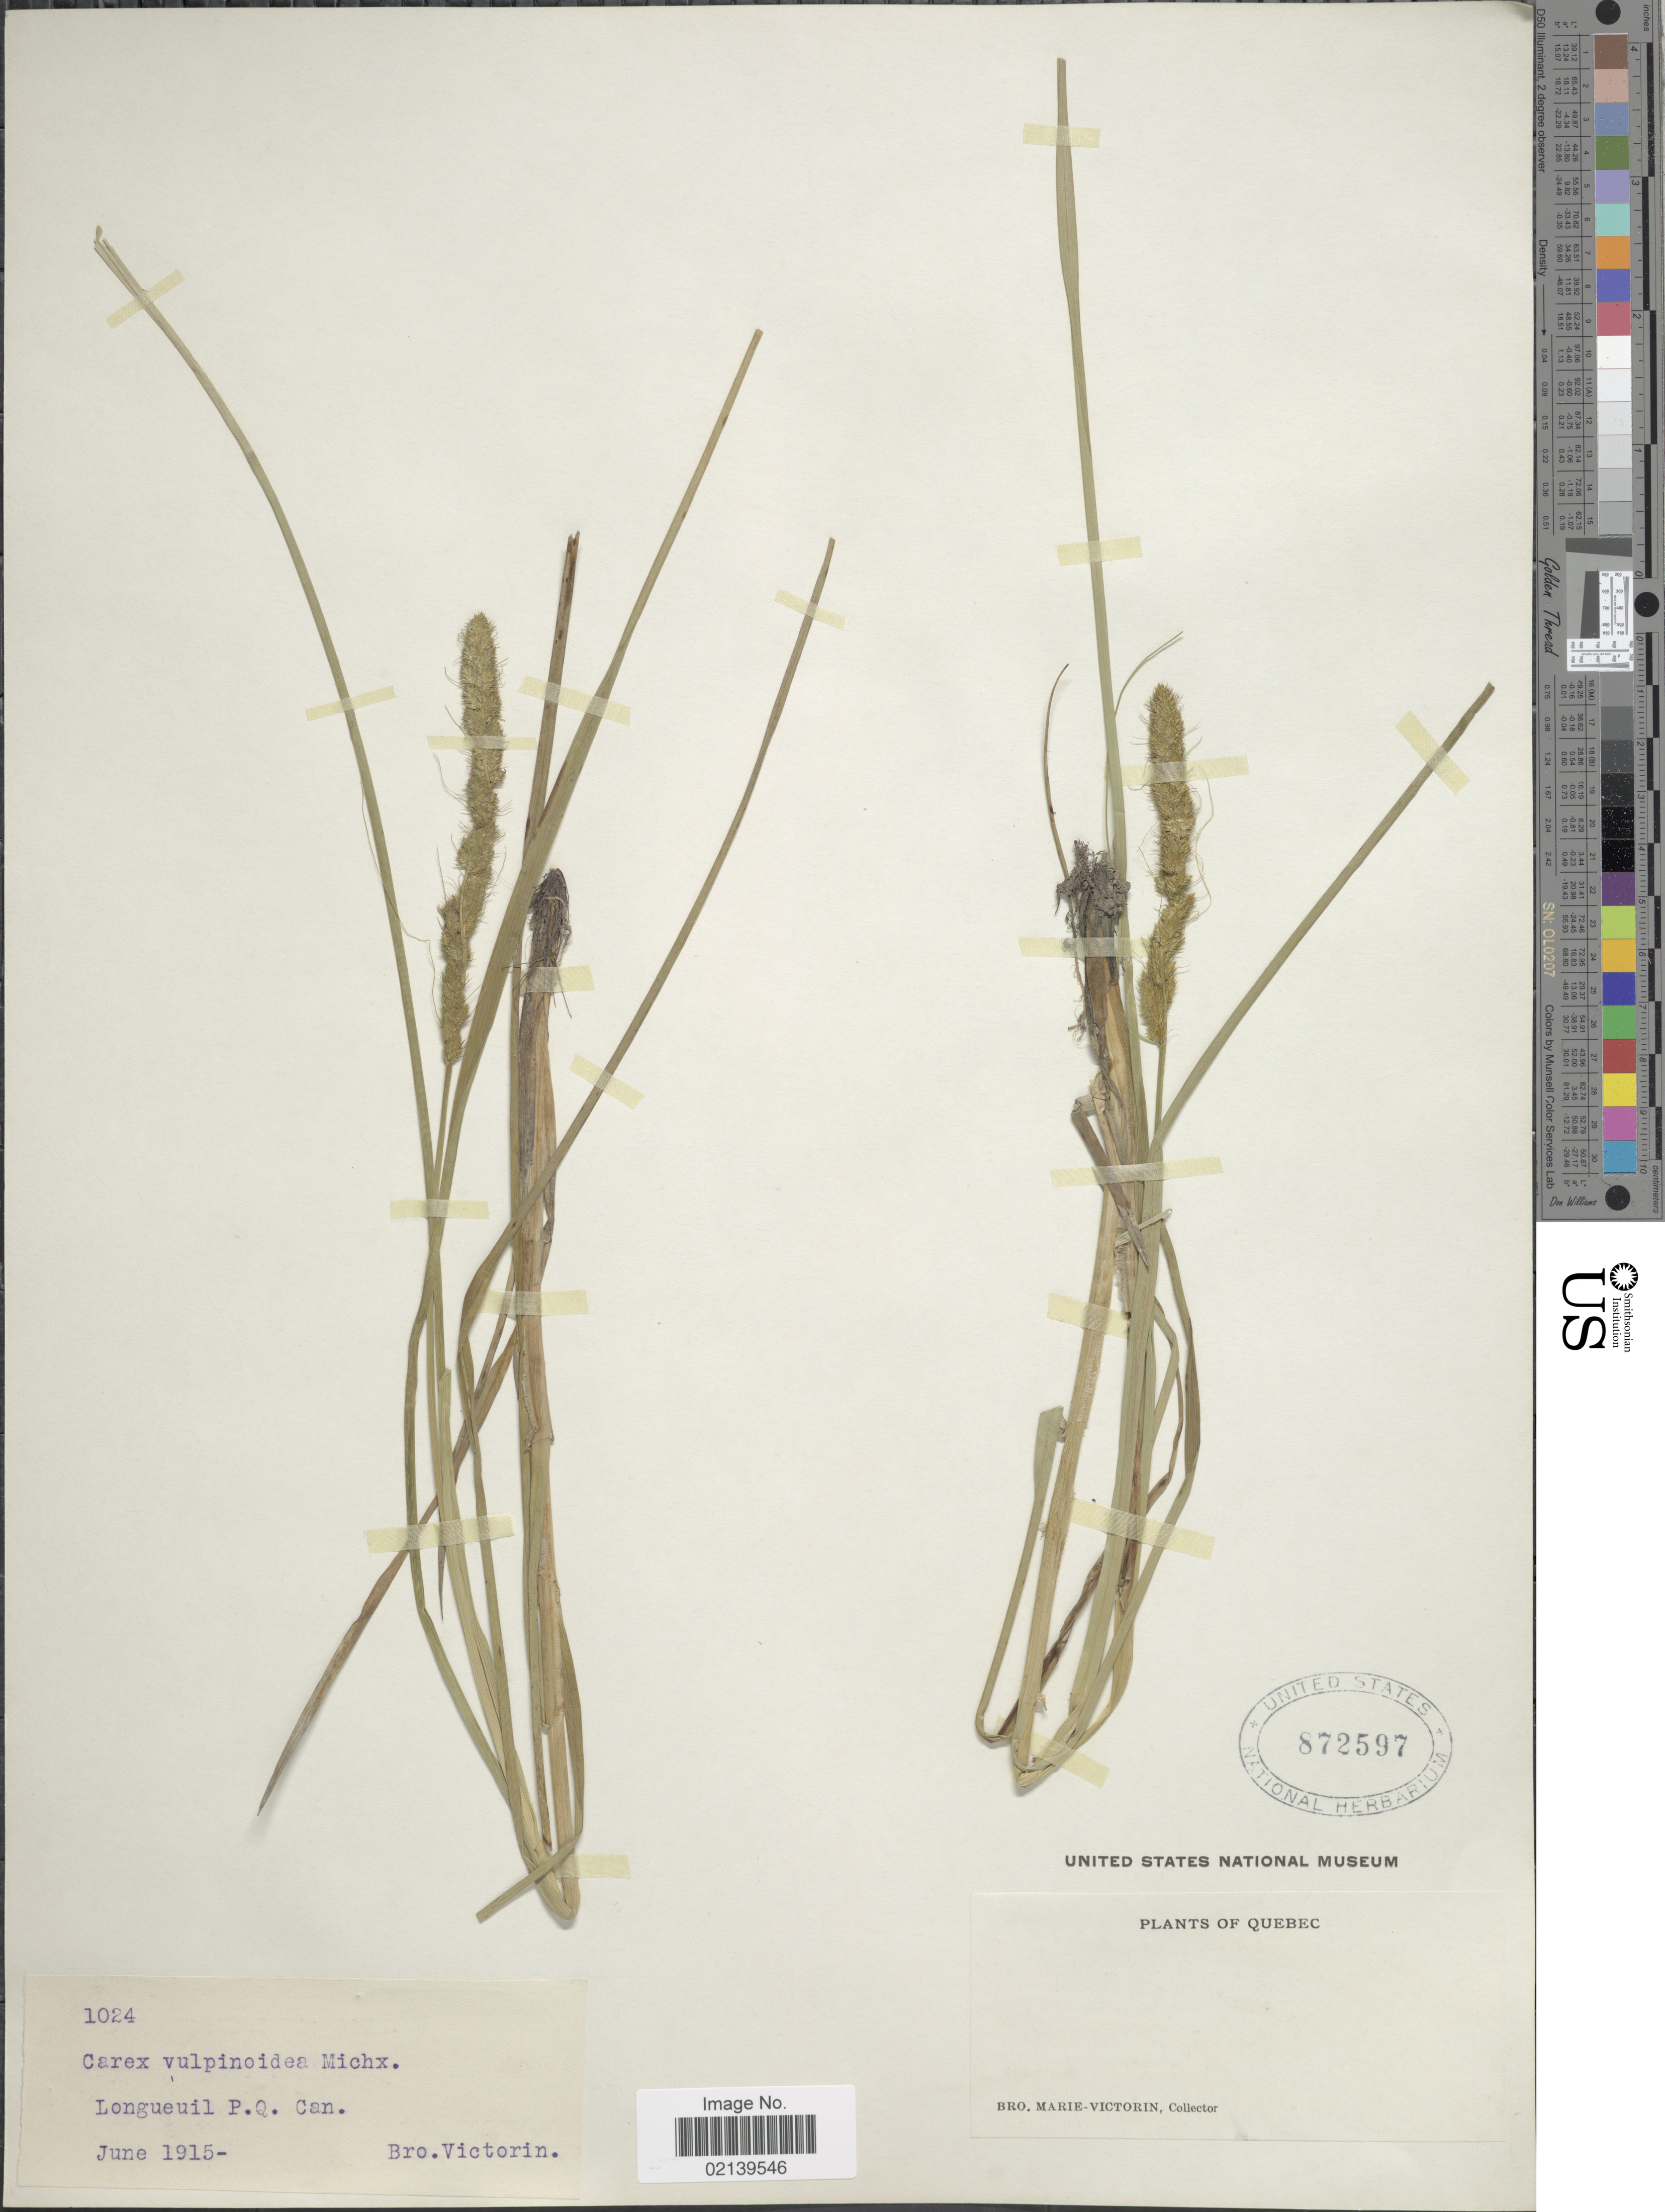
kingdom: Plantae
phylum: Tracheophyta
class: Liliopsida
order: Poales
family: Cyperaceae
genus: Carex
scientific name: Carex vulpinoidea Michx.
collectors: Fr. Marie-Victorin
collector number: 1024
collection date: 1915-06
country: Canada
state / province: Quebec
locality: Longueuil P.Q., Can.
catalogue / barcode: US 872597